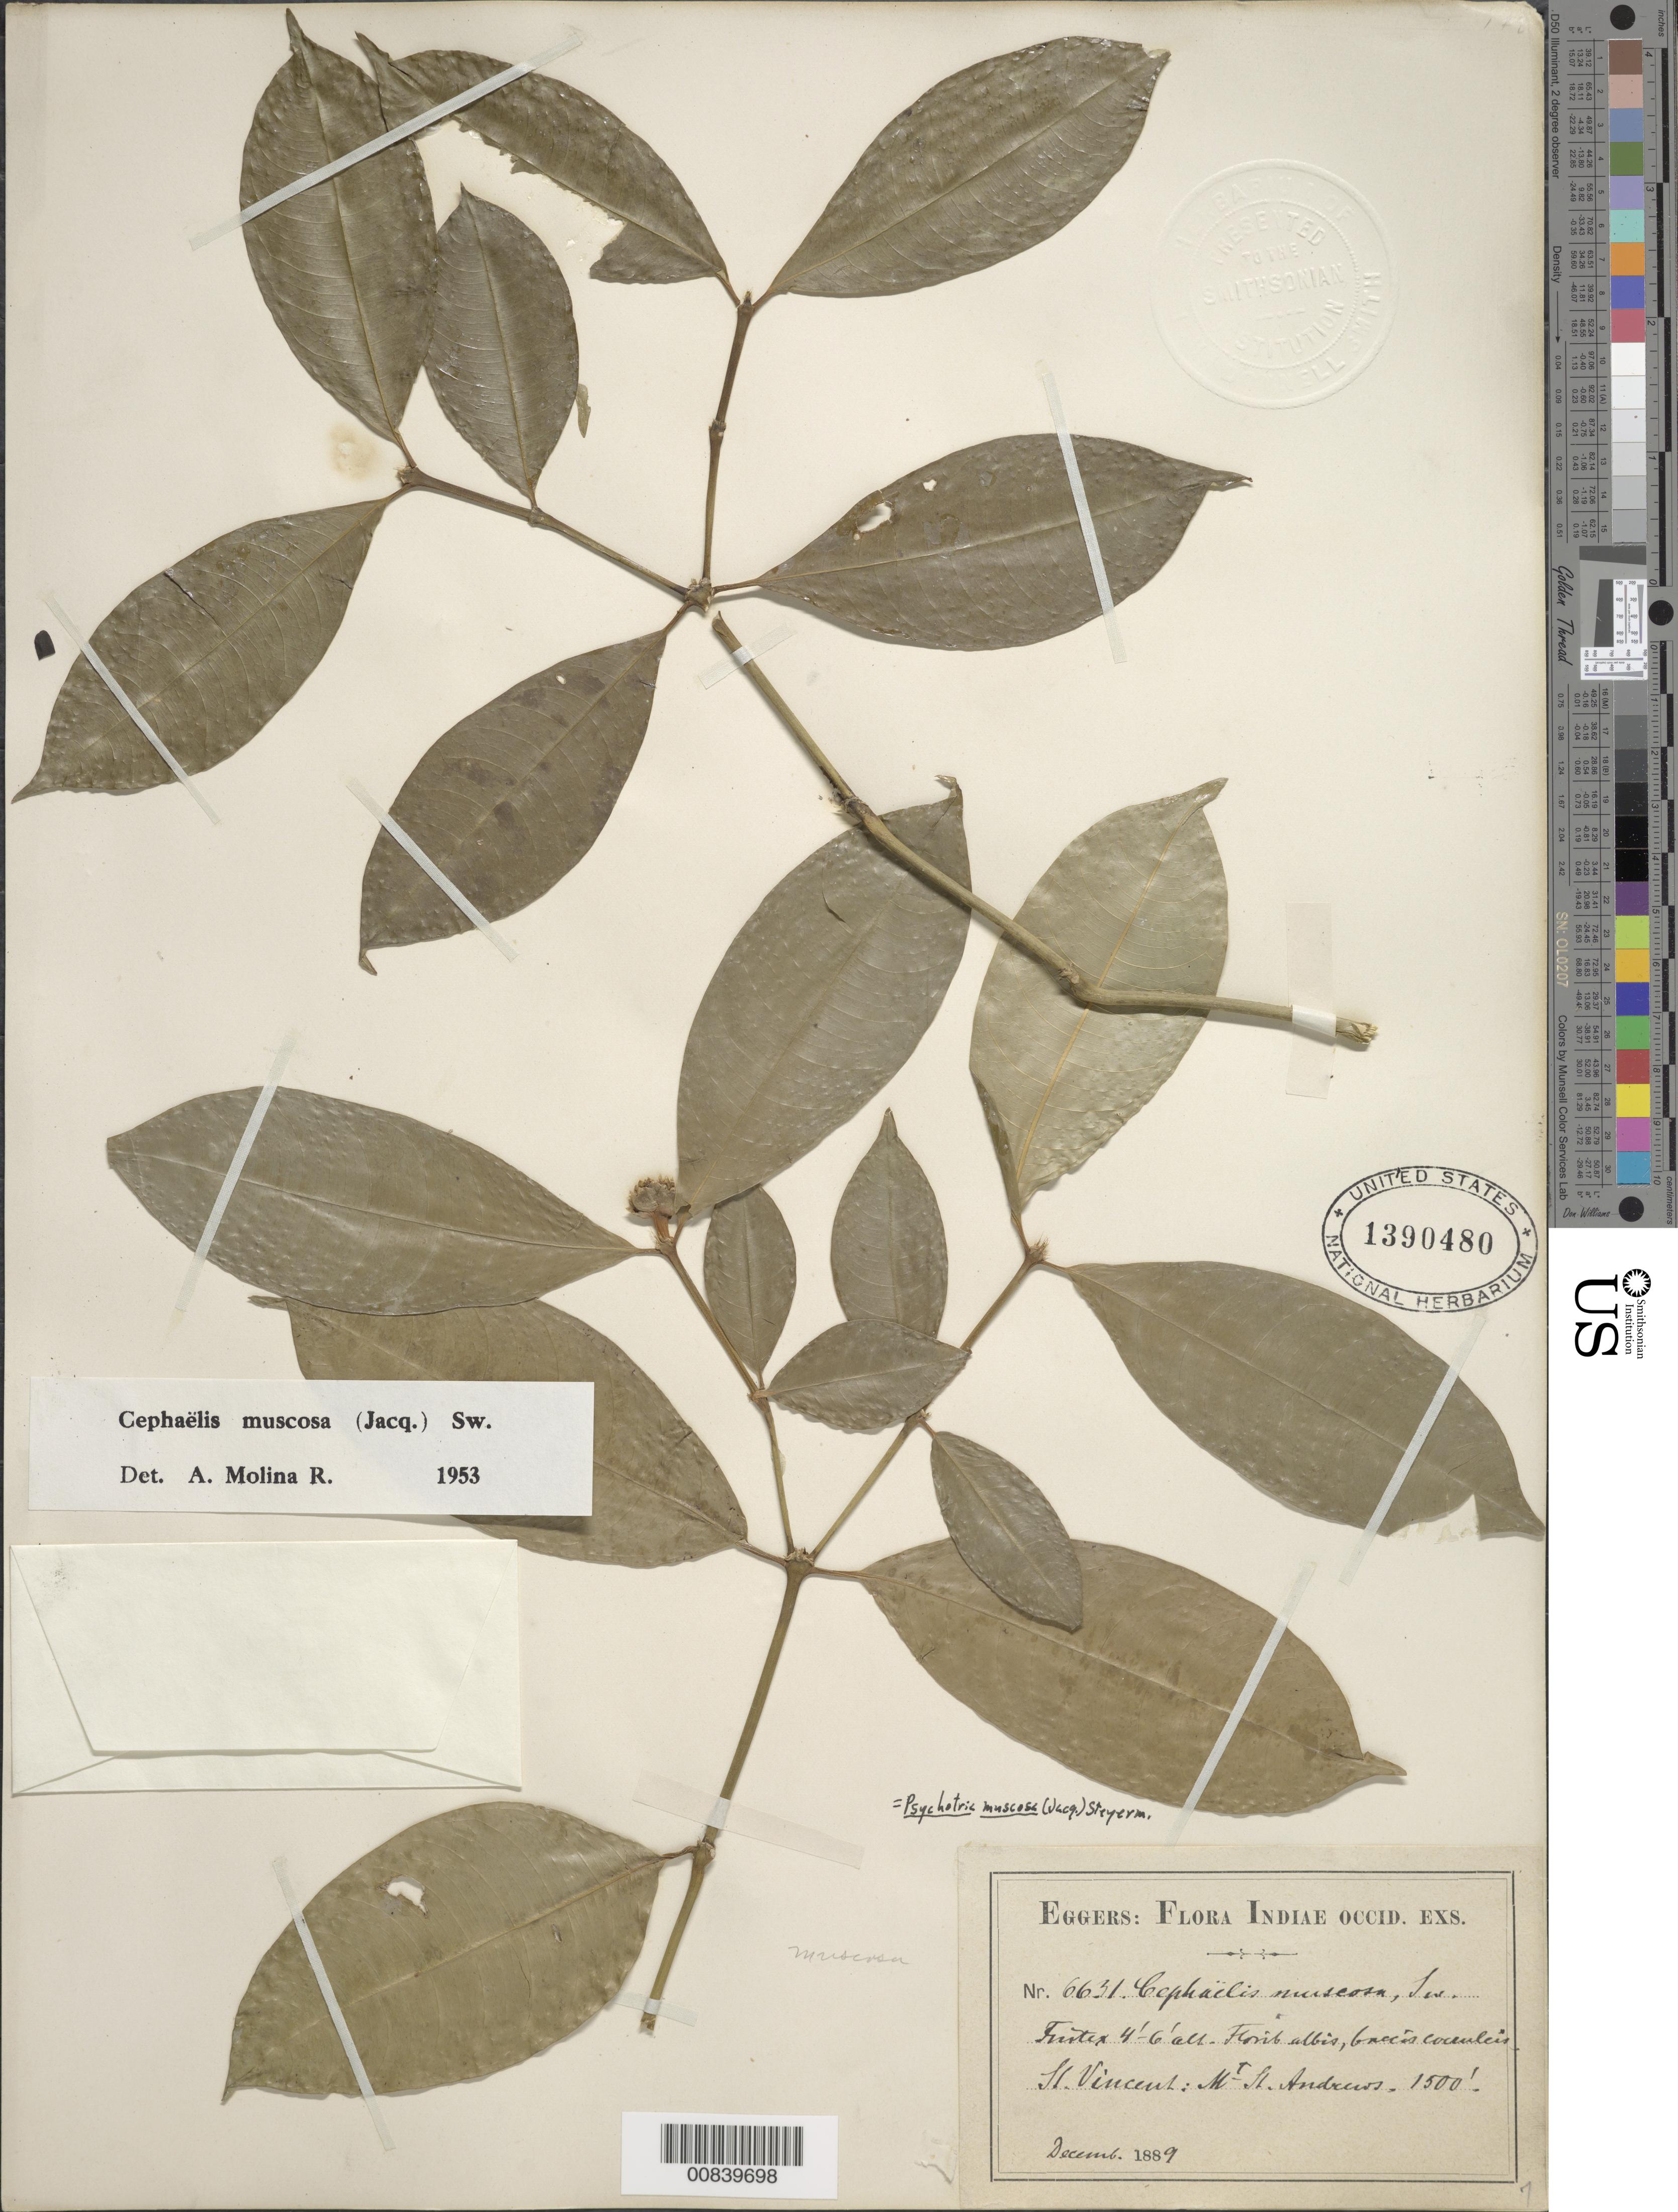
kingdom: Plantae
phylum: Tracheophyta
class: Magnoliopsida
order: Gentianales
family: Rubiaceae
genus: Psychotria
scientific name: Psychotria mucosa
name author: (Jacq.) Steyerm.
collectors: H. F. A. von Eggers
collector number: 6631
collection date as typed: Dec 1889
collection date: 1889-12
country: St. Vincent - Grenadines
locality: Mt. St. Andrews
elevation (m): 457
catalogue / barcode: US 1390480